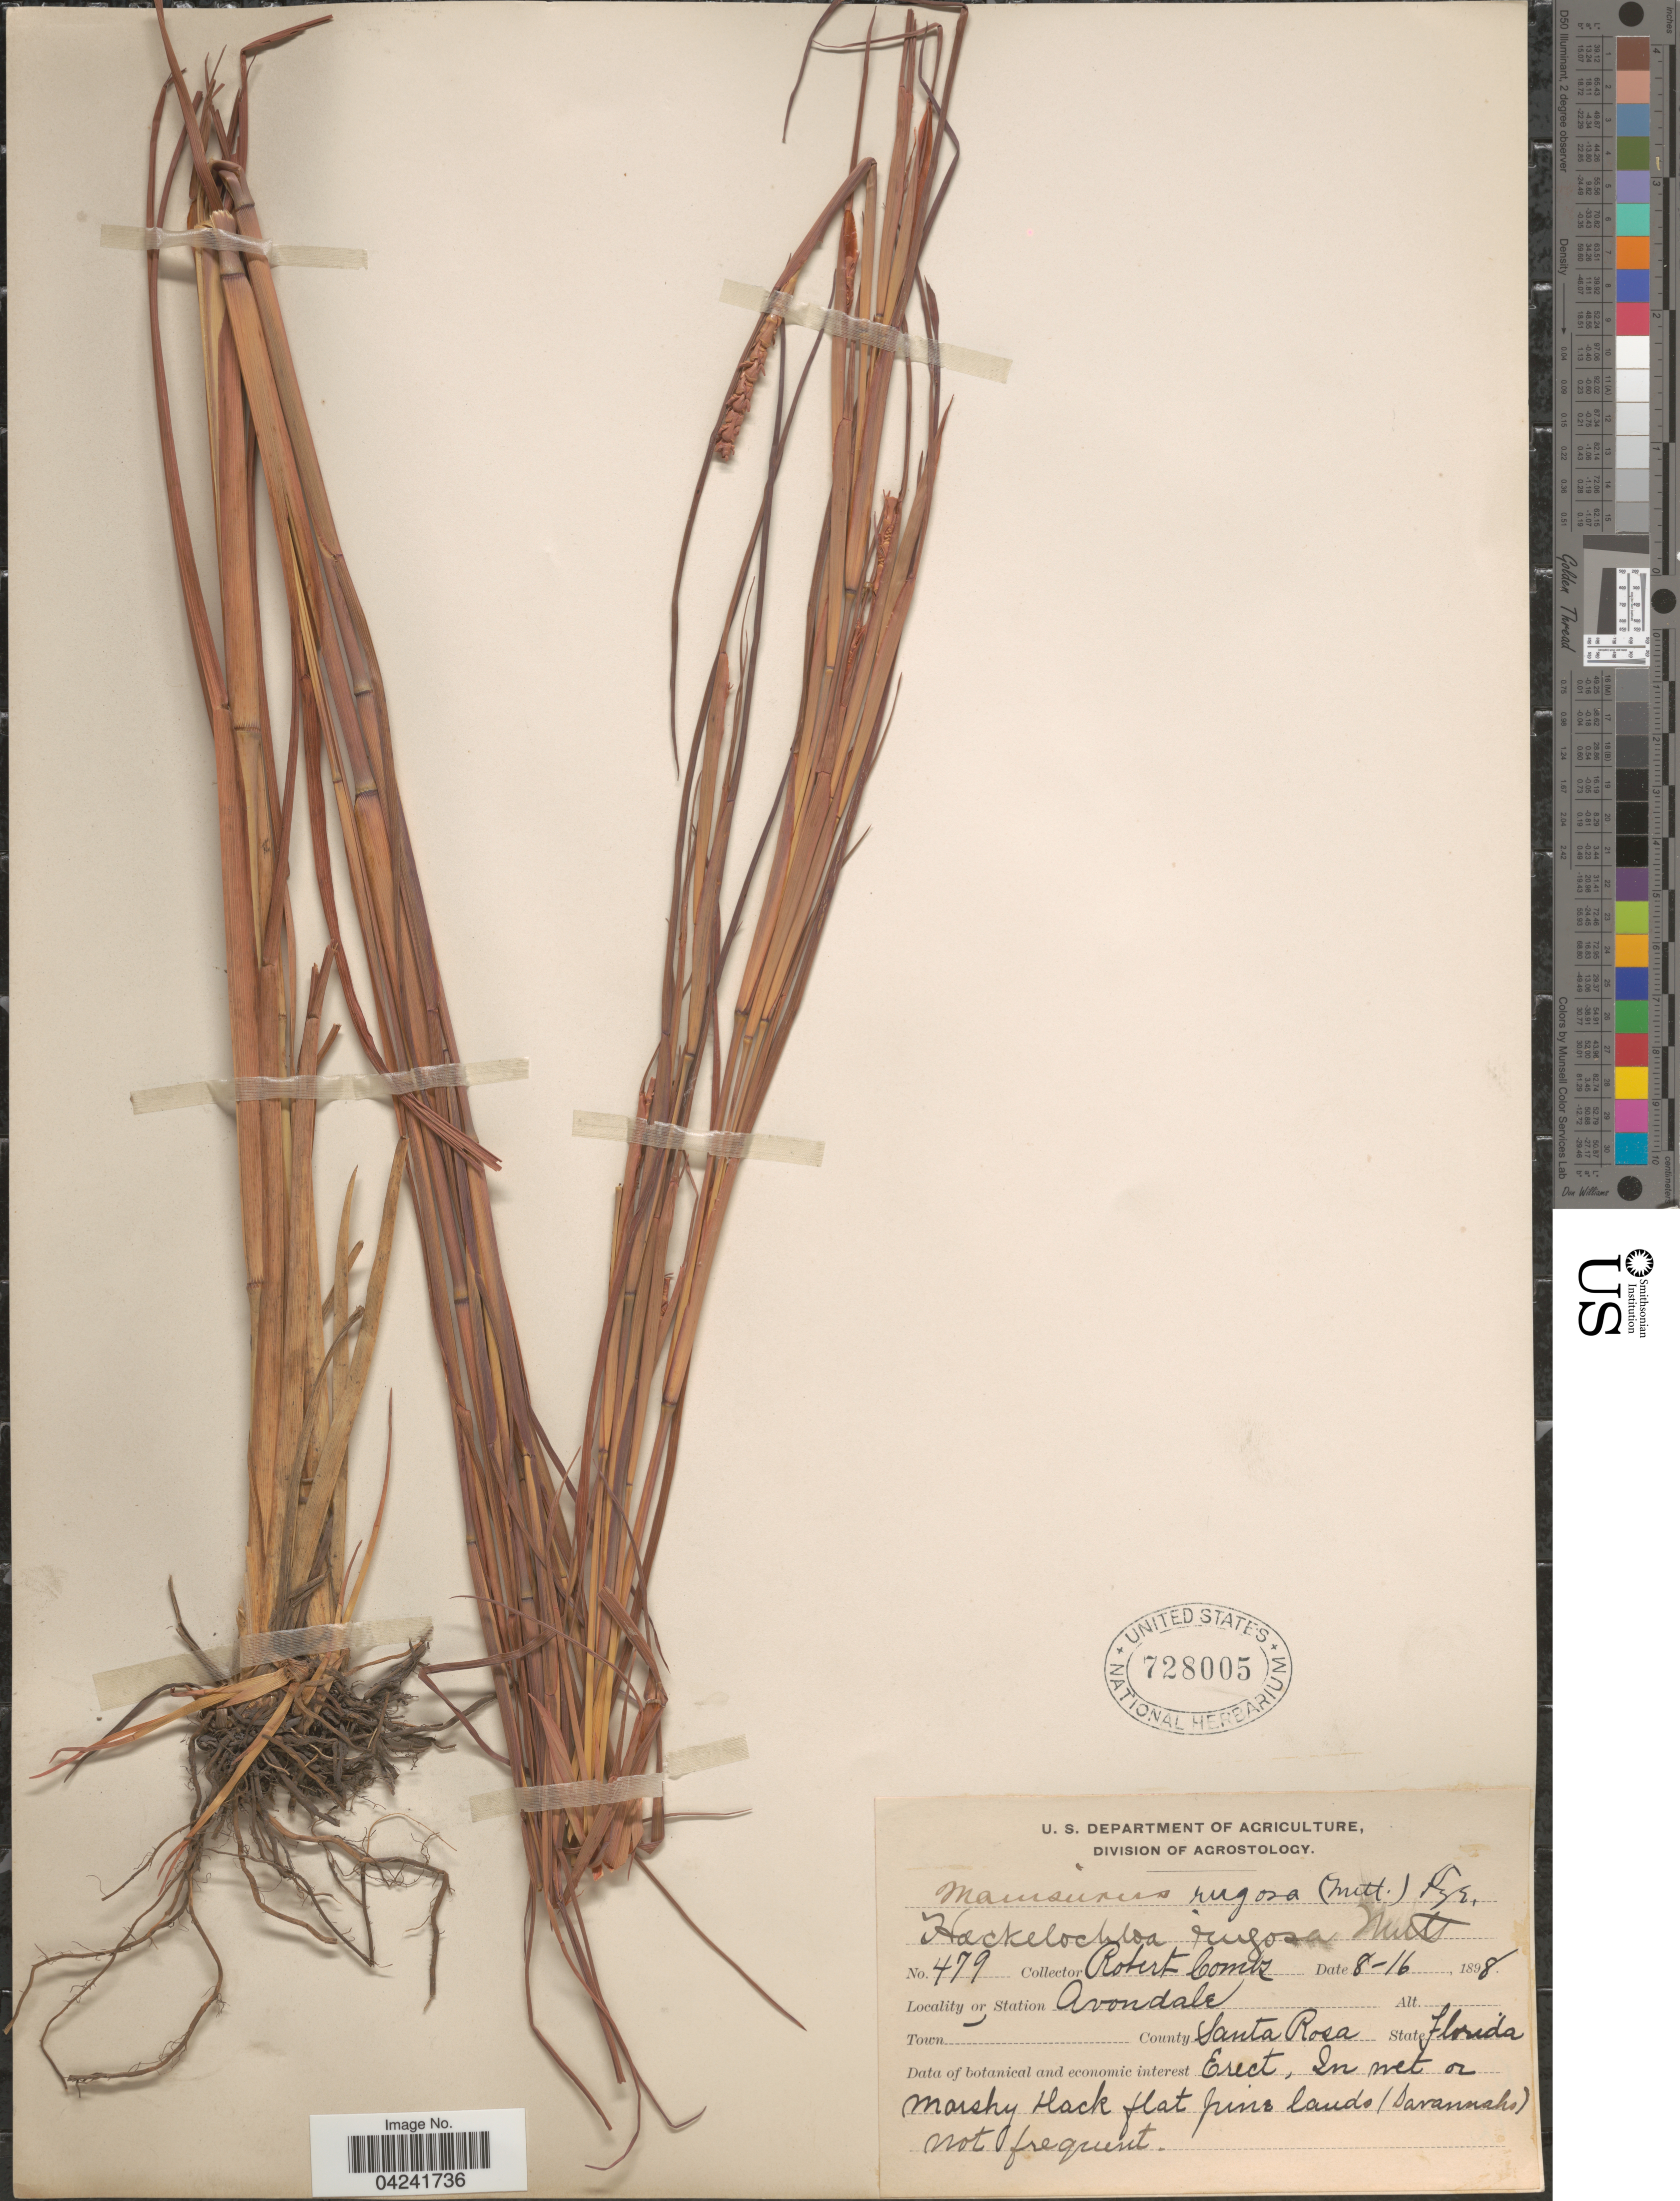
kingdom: Plantae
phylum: Tracheophyta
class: Liliopsida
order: Poales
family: Poaceae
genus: Mnesithea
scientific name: Mnesithea rugosa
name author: (Nutt.) de Koning & Sosef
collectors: R. Combs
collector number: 479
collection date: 1898-08-16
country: United States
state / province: Florida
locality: Station Avondale. County Santa Rosa.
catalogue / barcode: US 728005